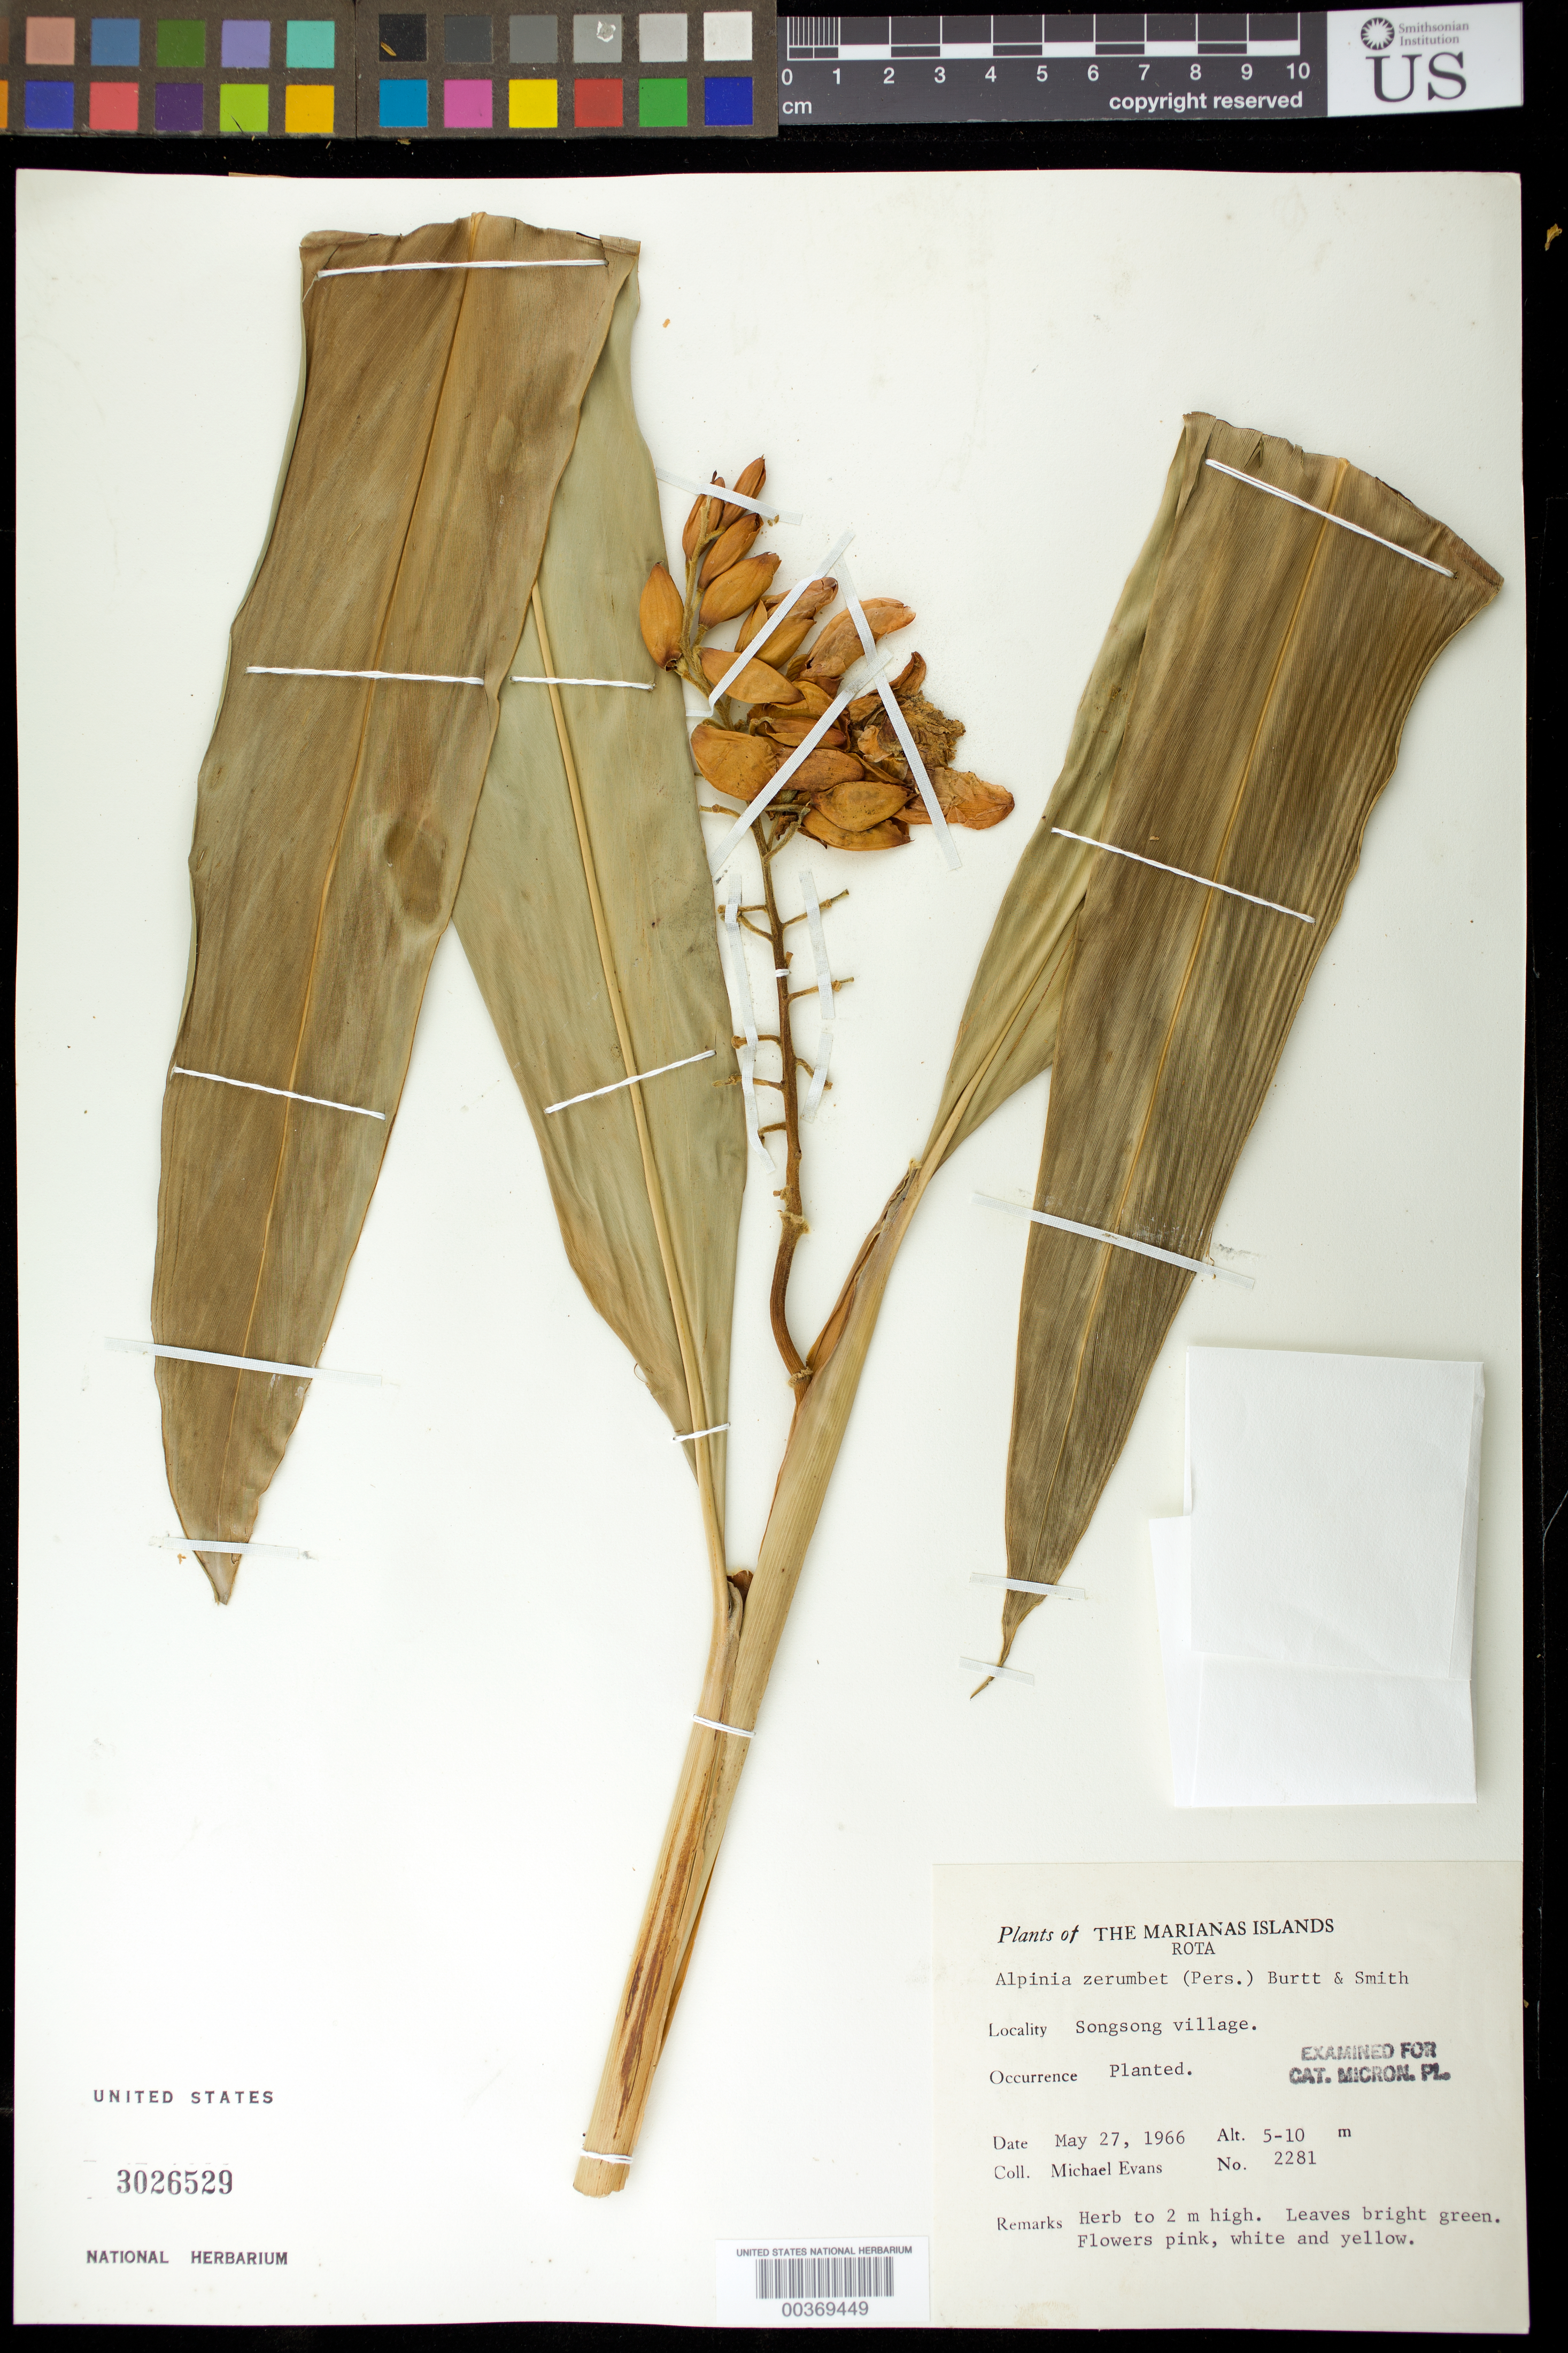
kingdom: Plantae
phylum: Tracheophyta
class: Liliopsida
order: Zingiberales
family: Zingiberaceae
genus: Alpinia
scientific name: Alpinia zerumbet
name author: (Pers.) B.L. Burtt & R.M. Sm.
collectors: M. Evans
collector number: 2281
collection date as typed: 27 May 1966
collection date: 1966-05-27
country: Northern Mariana Islands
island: Rota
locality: Plants of marianas islands, rota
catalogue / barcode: US 3026529